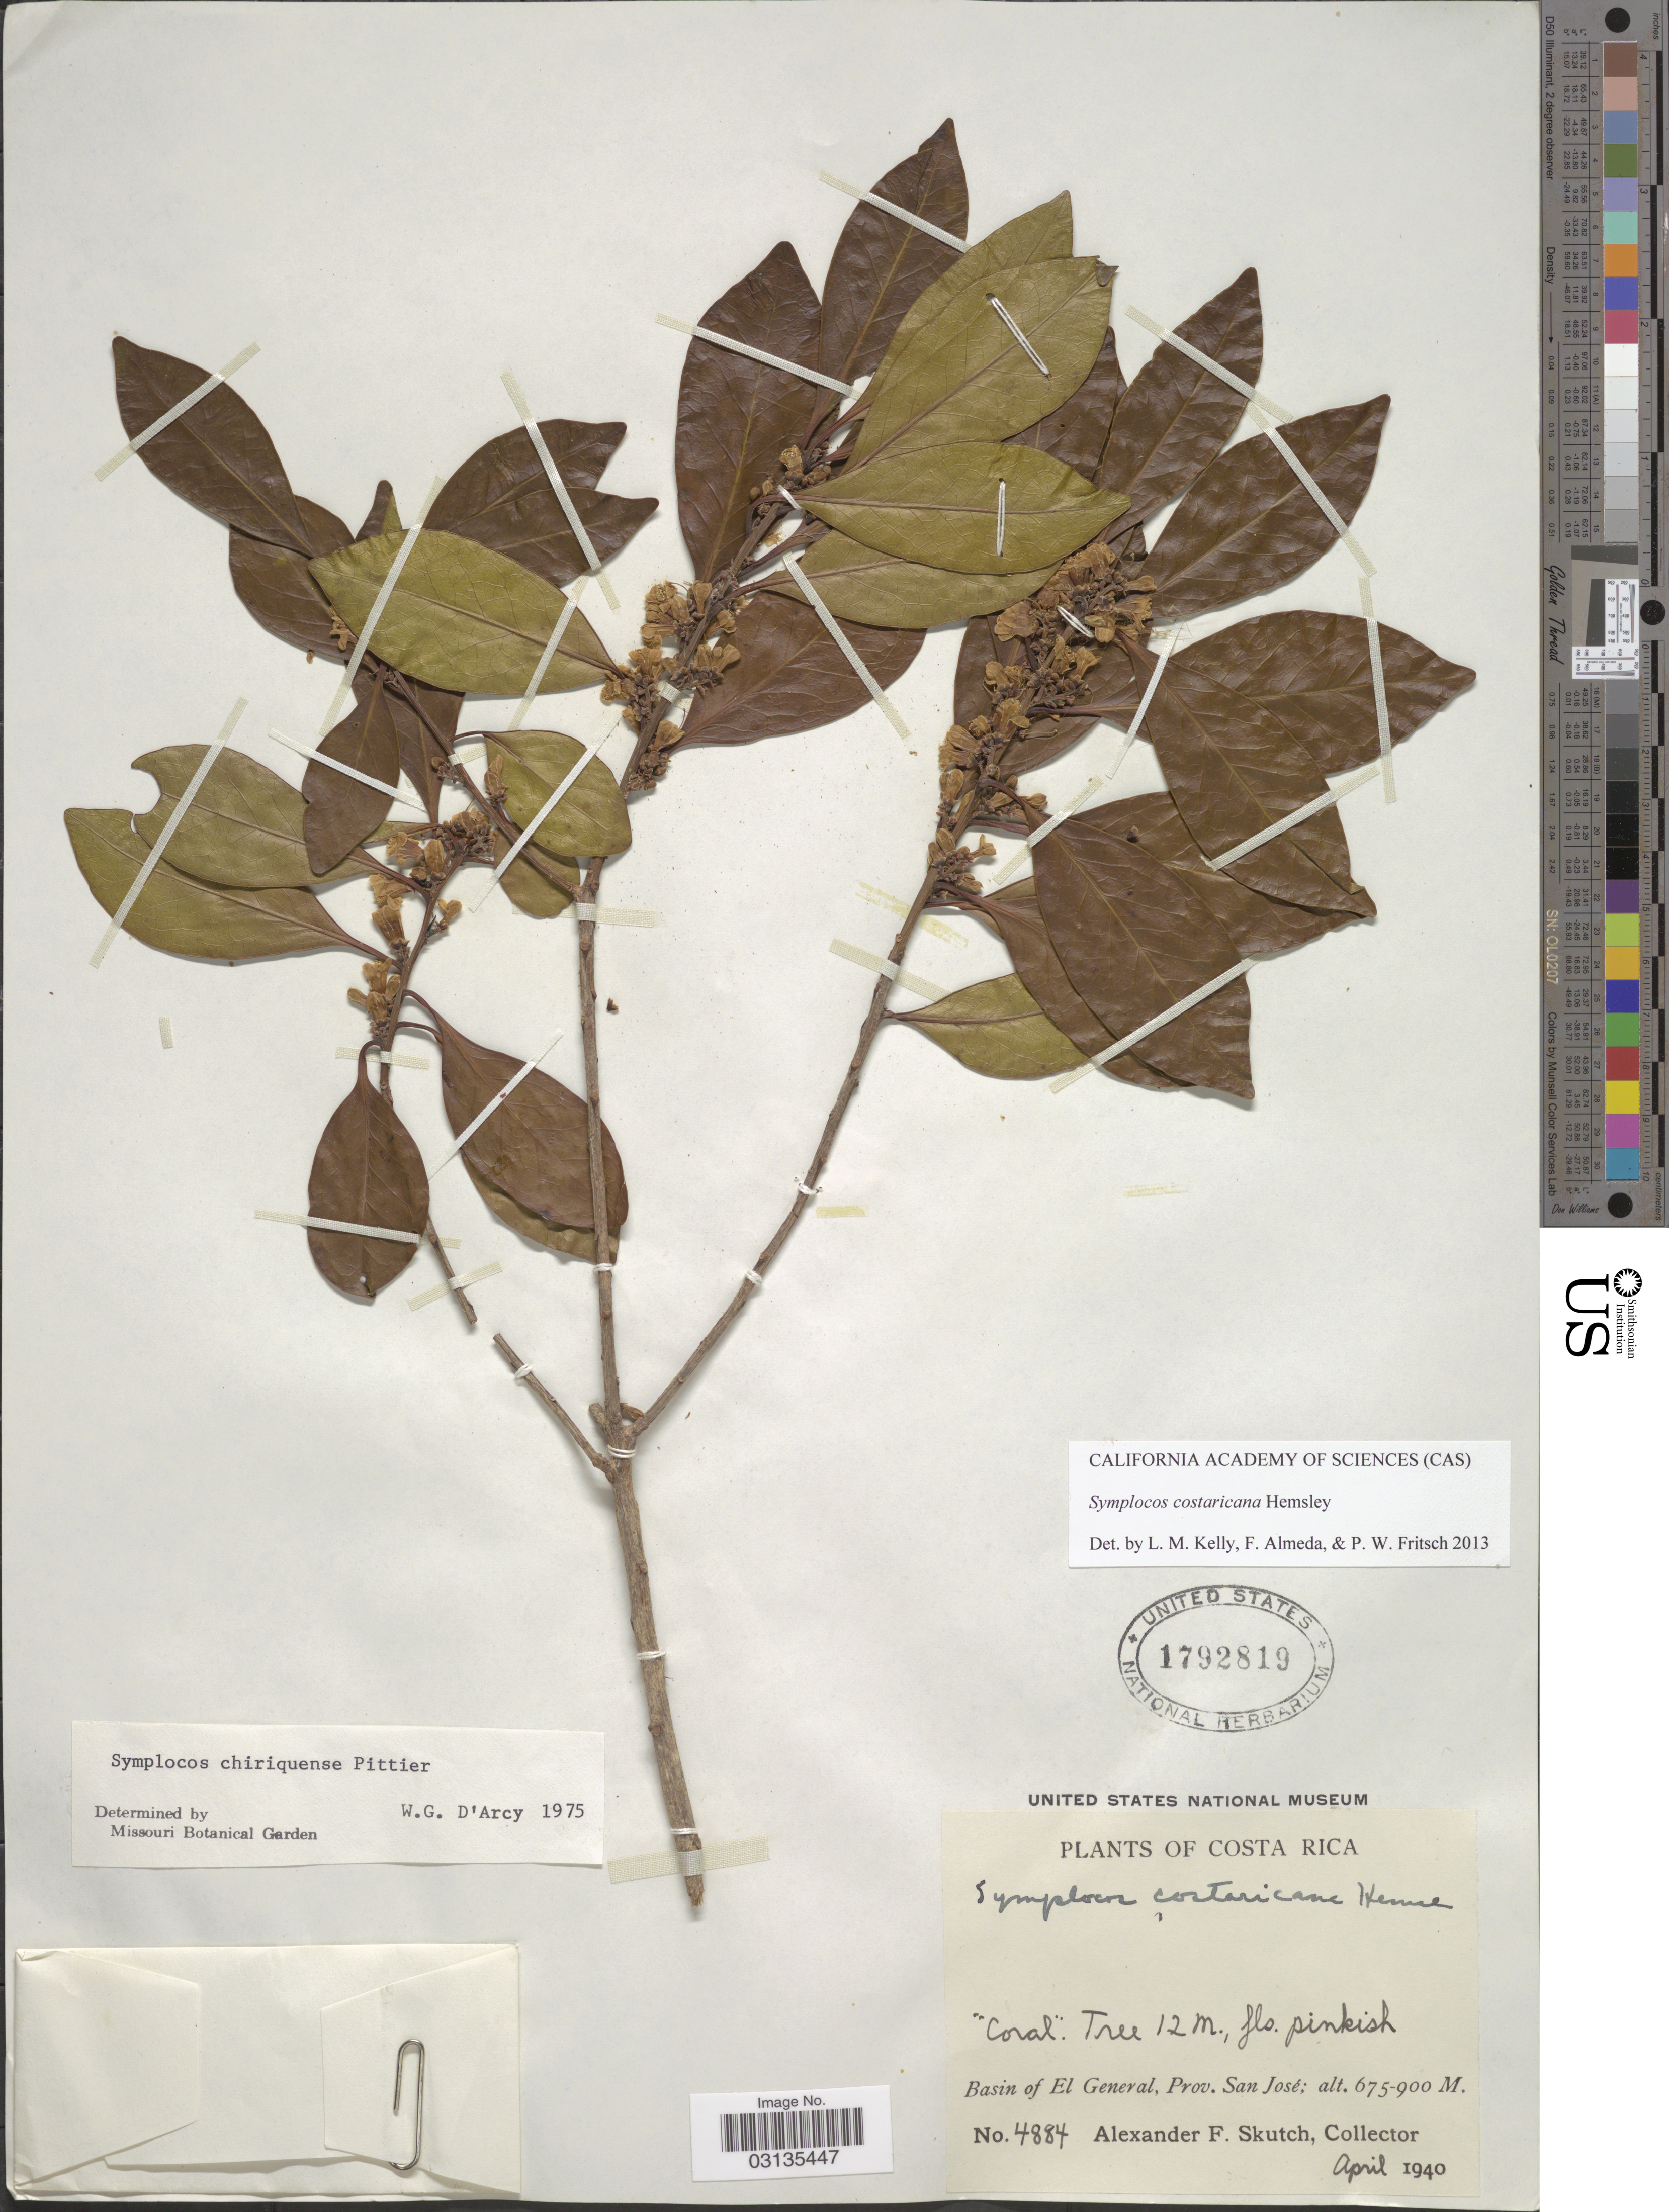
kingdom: Plantae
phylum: Tracheophyta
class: Magnoliopsida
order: Ericales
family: Symplocaceae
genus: Symplocos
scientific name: Symplocos costaricana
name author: Hemsl.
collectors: A. F. Skutch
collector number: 4884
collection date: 1940-04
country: Costa Rica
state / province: San José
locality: Basin of El General.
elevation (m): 675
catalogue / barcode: US 1792819